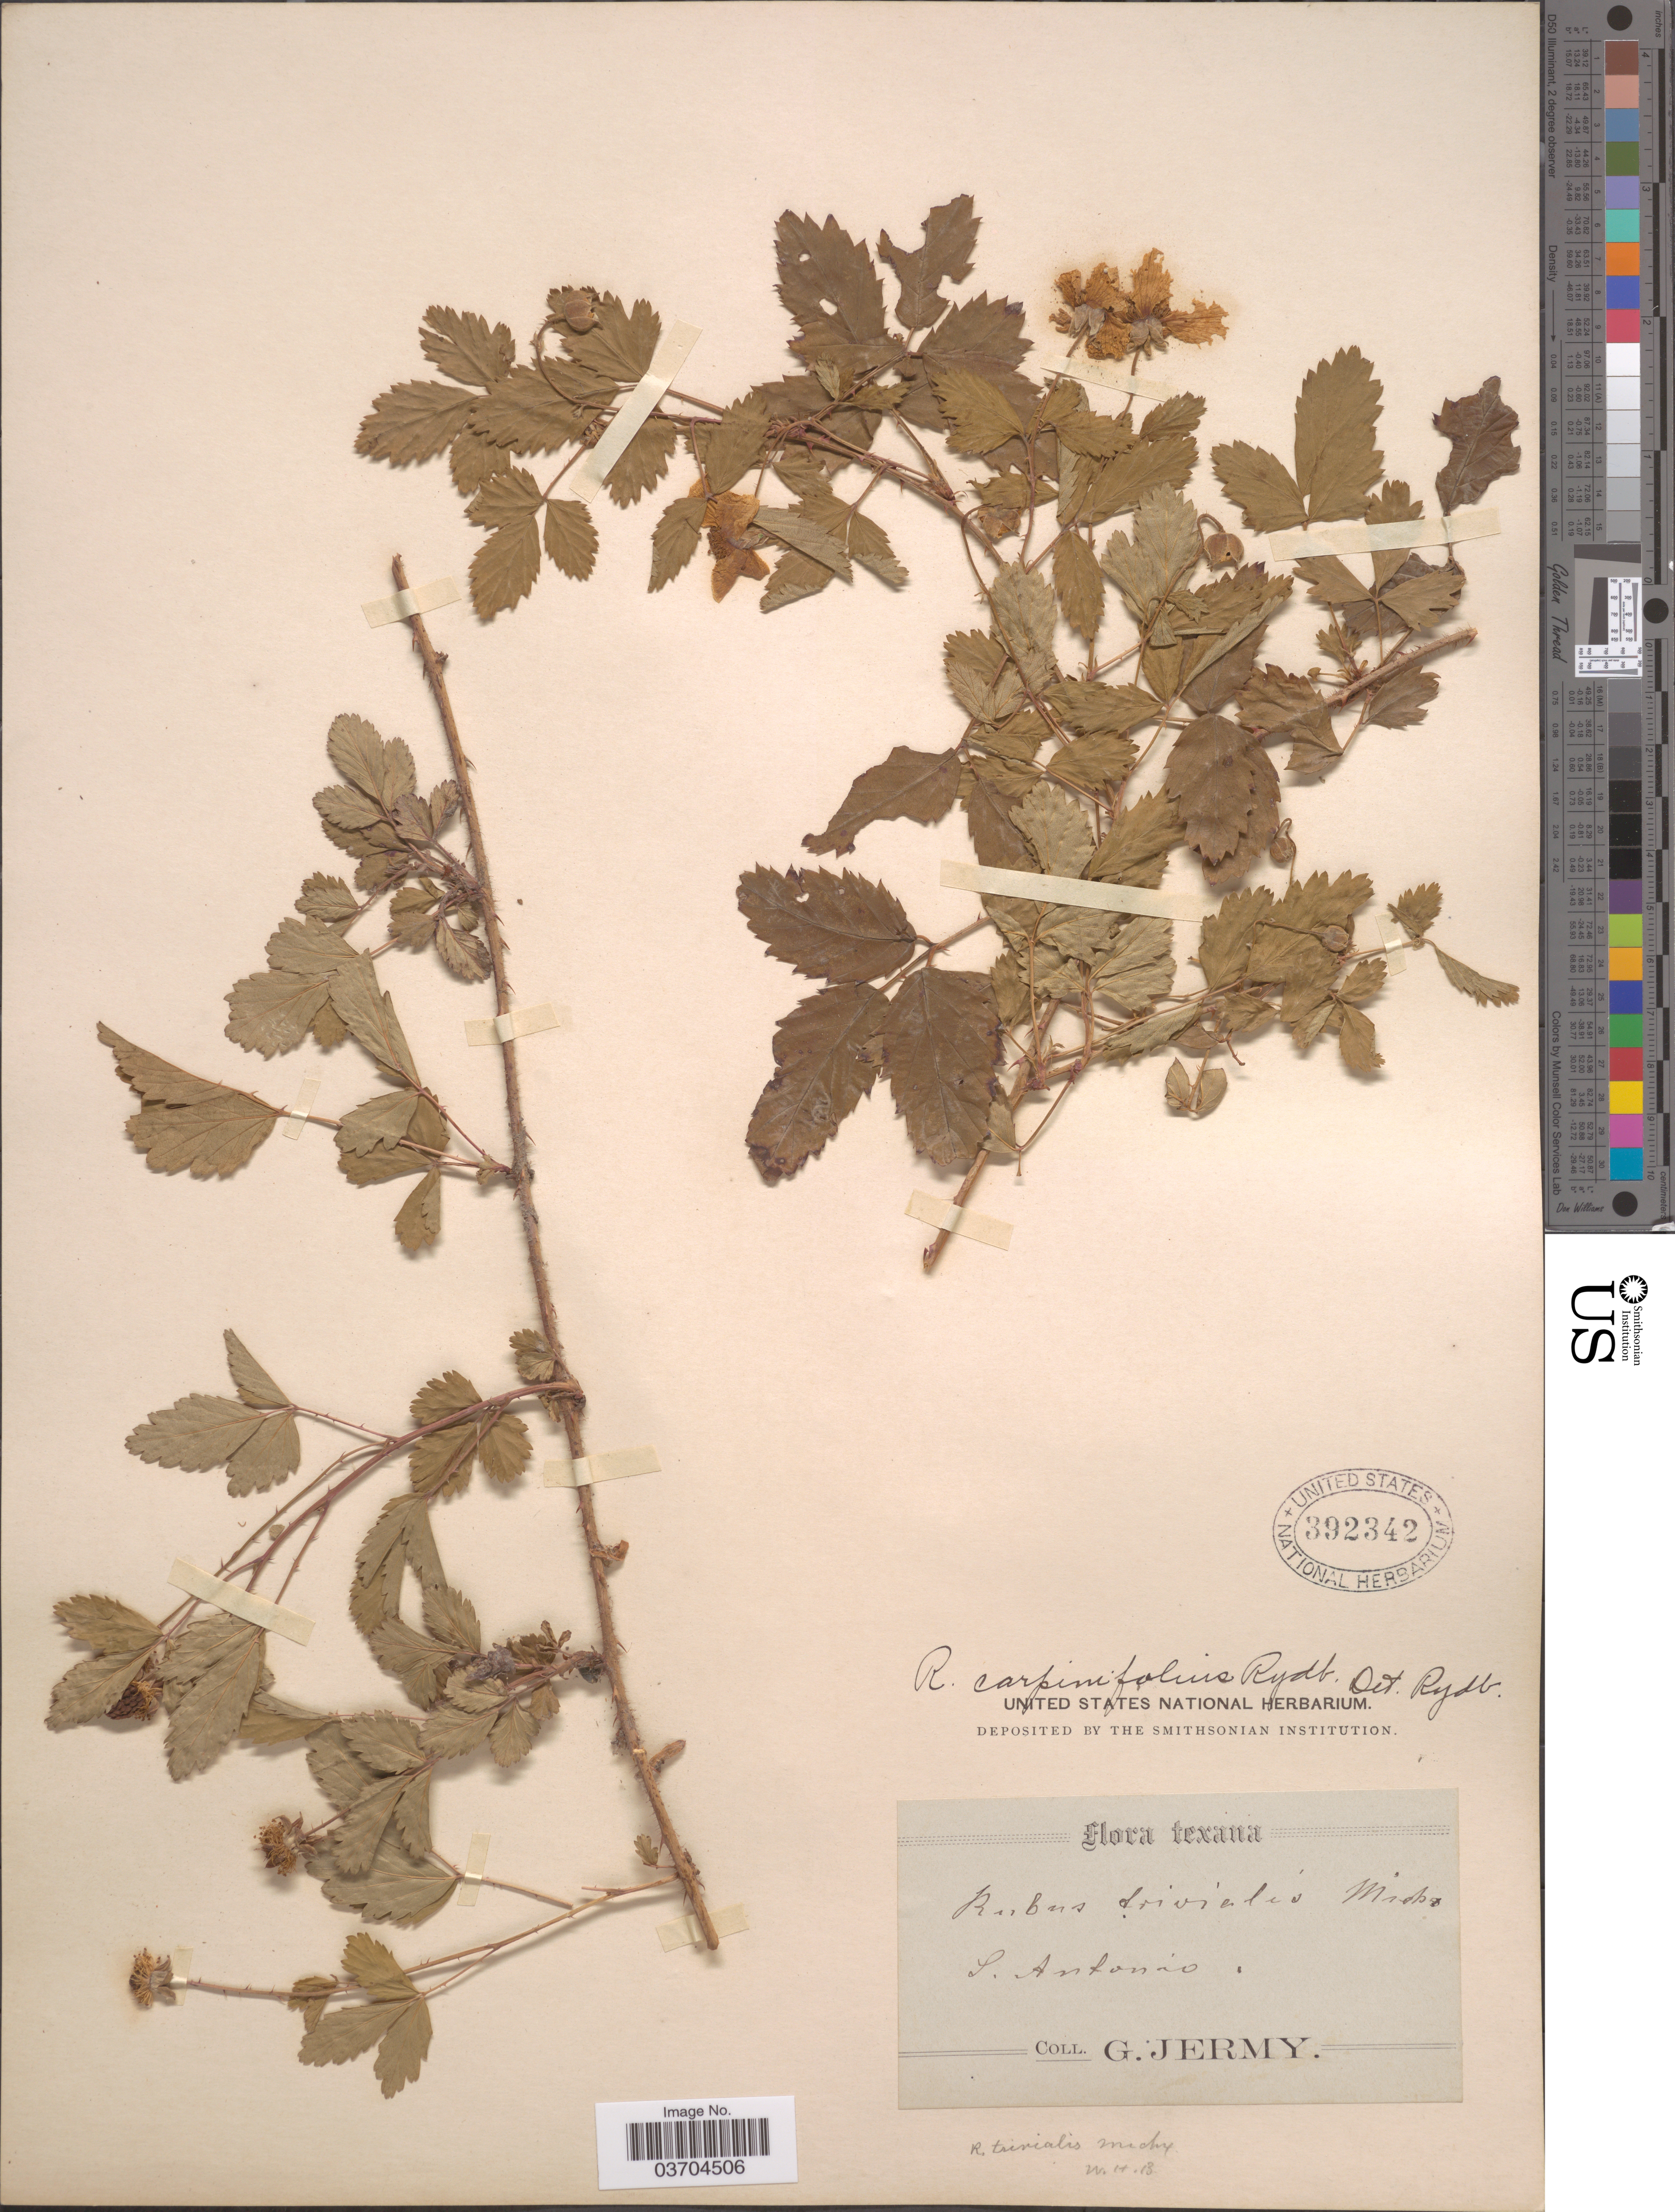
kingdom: Plantae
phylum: Tracheophyta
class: Magnoliopsida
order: Rosales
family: Rosaceae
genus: Rubus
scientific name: Rubus carpinifolius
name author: Rydb.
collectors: G. Jermy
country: United States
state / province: Texas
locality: S. Antonio.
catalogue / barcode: US 392342